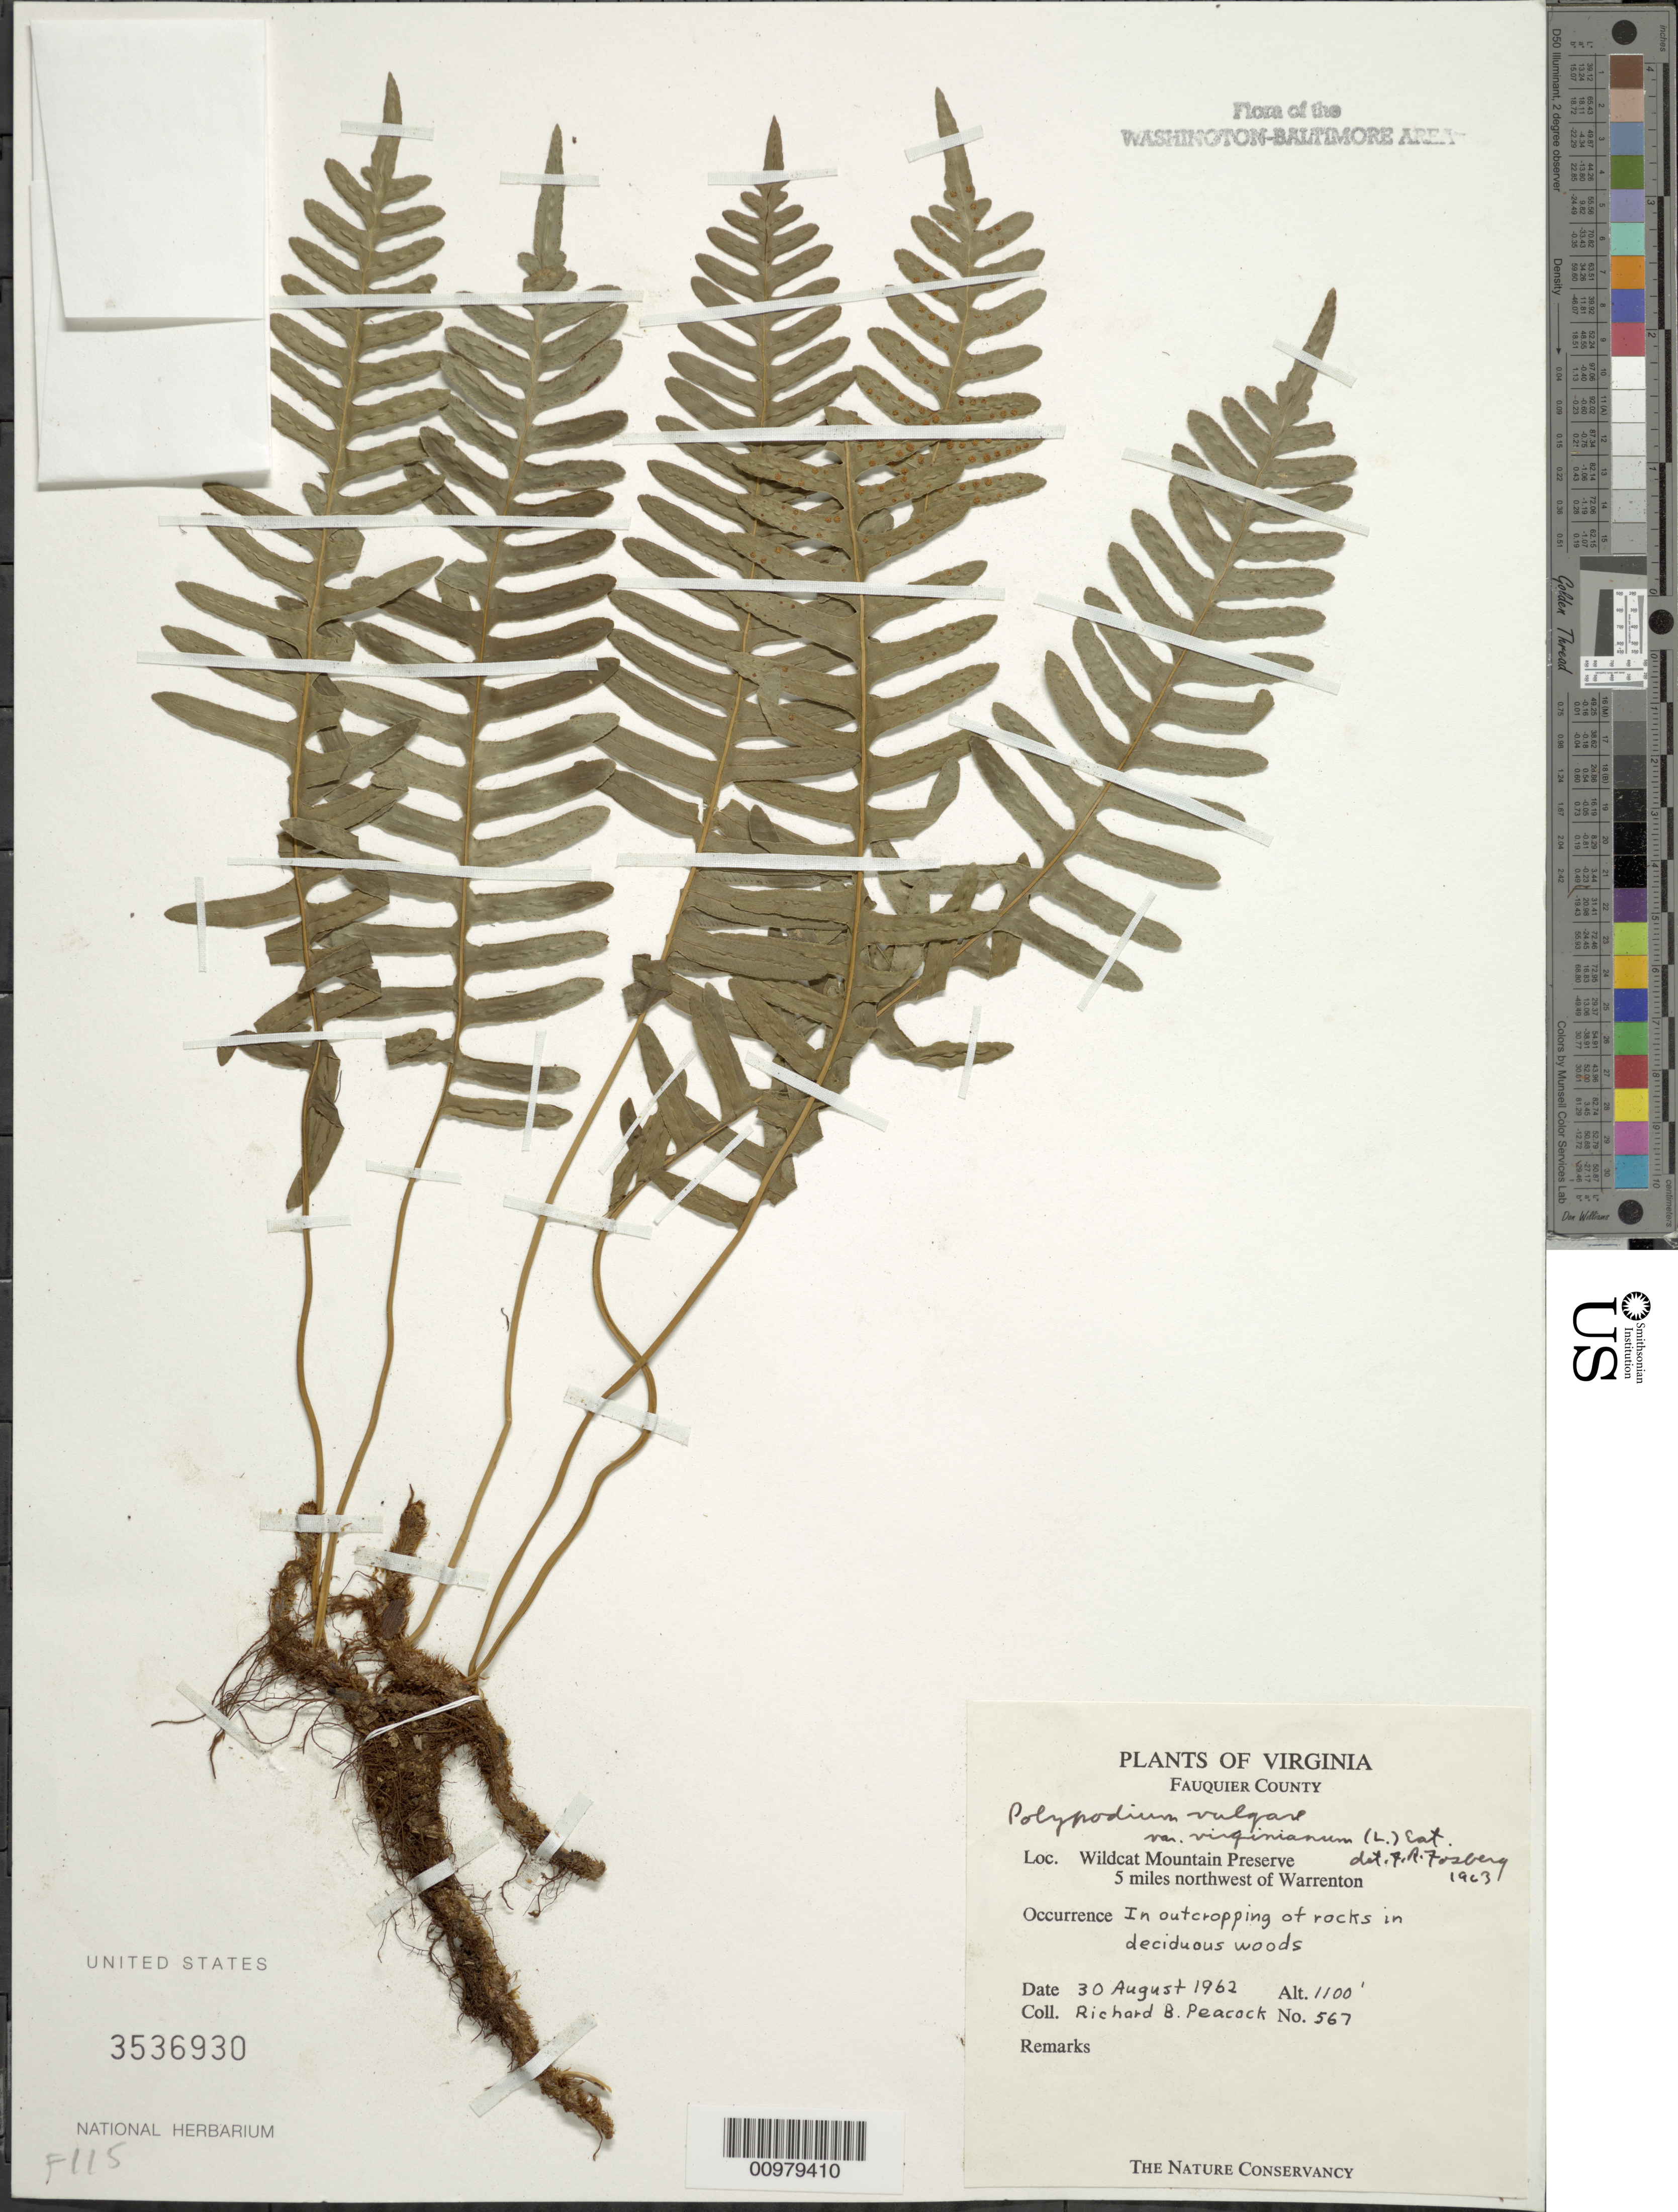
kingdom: Plantae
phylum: Tracheophyta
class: Polypodiopsida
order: Polypodiales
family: Polypodiaceae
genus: Polypodium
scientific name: Polypodium virginianum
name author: L.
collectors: R. Peacock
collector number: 567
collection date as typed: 30 Aug 1962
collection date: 1962-08-30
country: United States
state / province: Virginia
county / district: Fauquier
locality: Wildcat Mountain Preserve, 5 miles northwest of Warrenton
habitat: in outcropping of rocks in deciduous woods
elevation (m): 335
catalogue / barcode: US 3536930